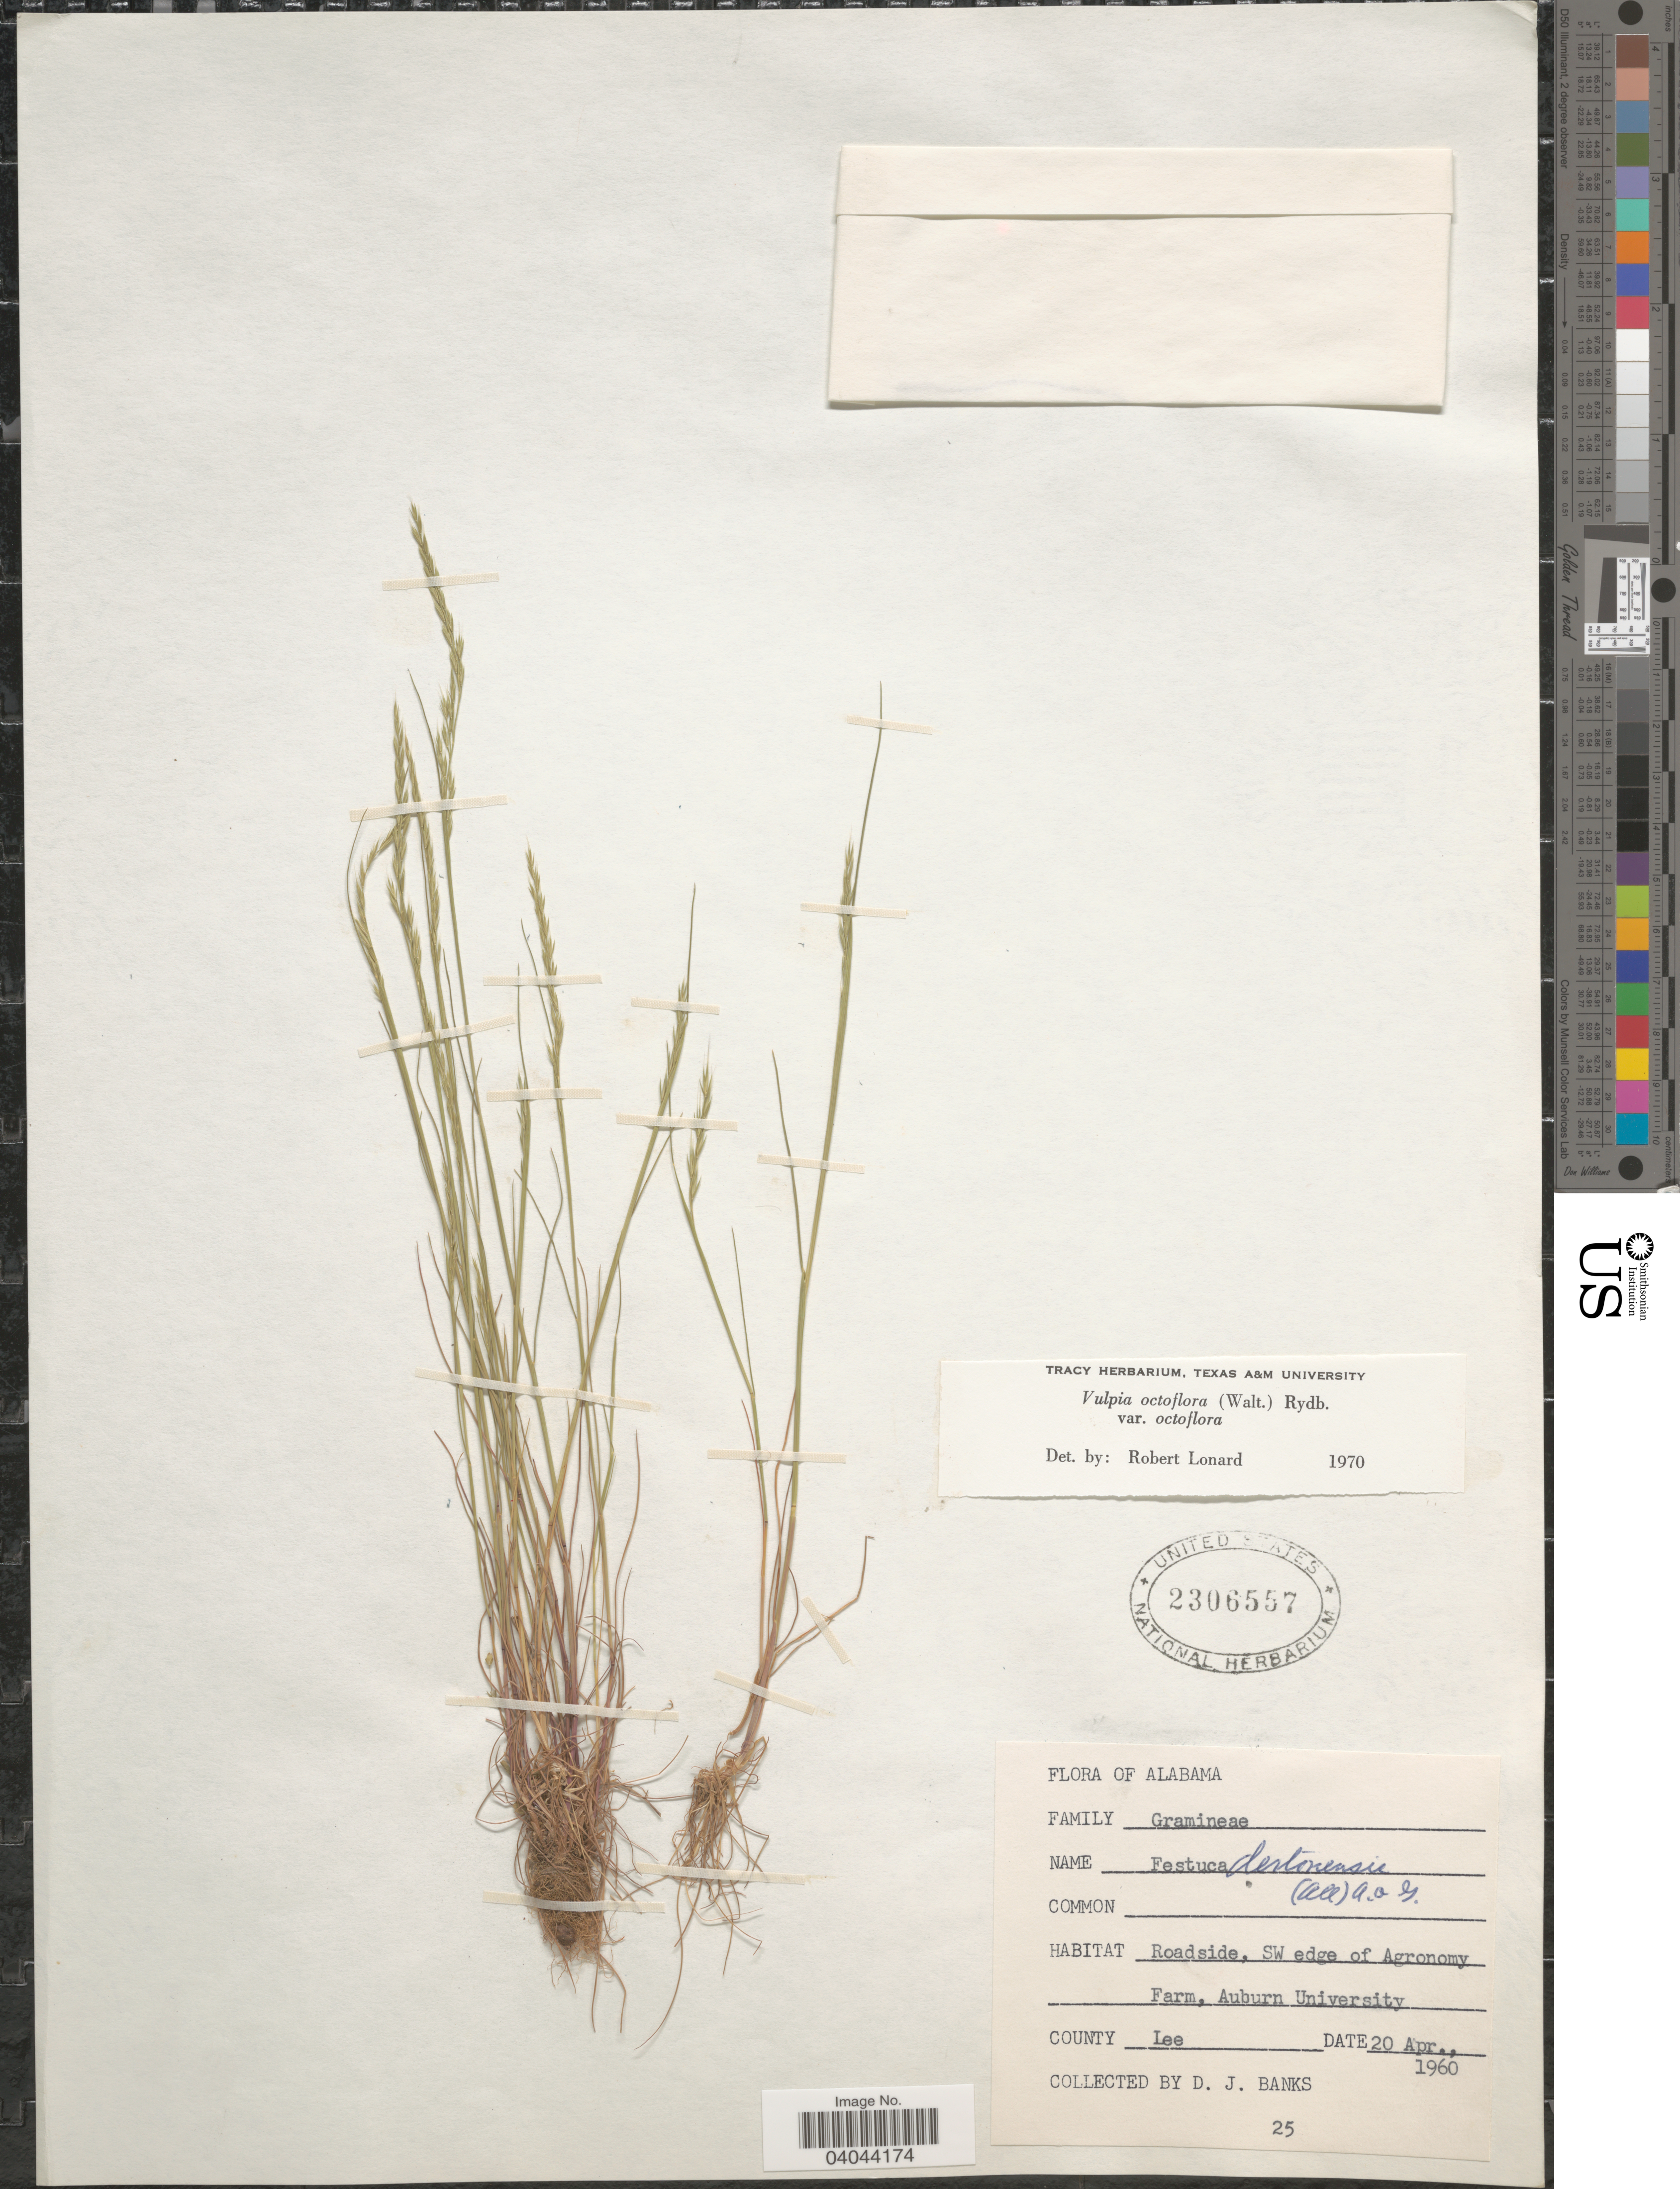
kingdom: Plantae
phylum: Tracheophyta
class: Liliopsida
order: Poales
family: Poaceae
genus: Festuca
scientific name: Festuca octoflora var. octoflora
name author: Walter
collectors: D. J. Banks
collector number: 25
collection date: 1960-04-20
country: United States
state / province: Alabama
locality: Roadside, SW edge of Agronomy Farm, Auburn University. County Lee.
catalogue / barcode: US 2306557